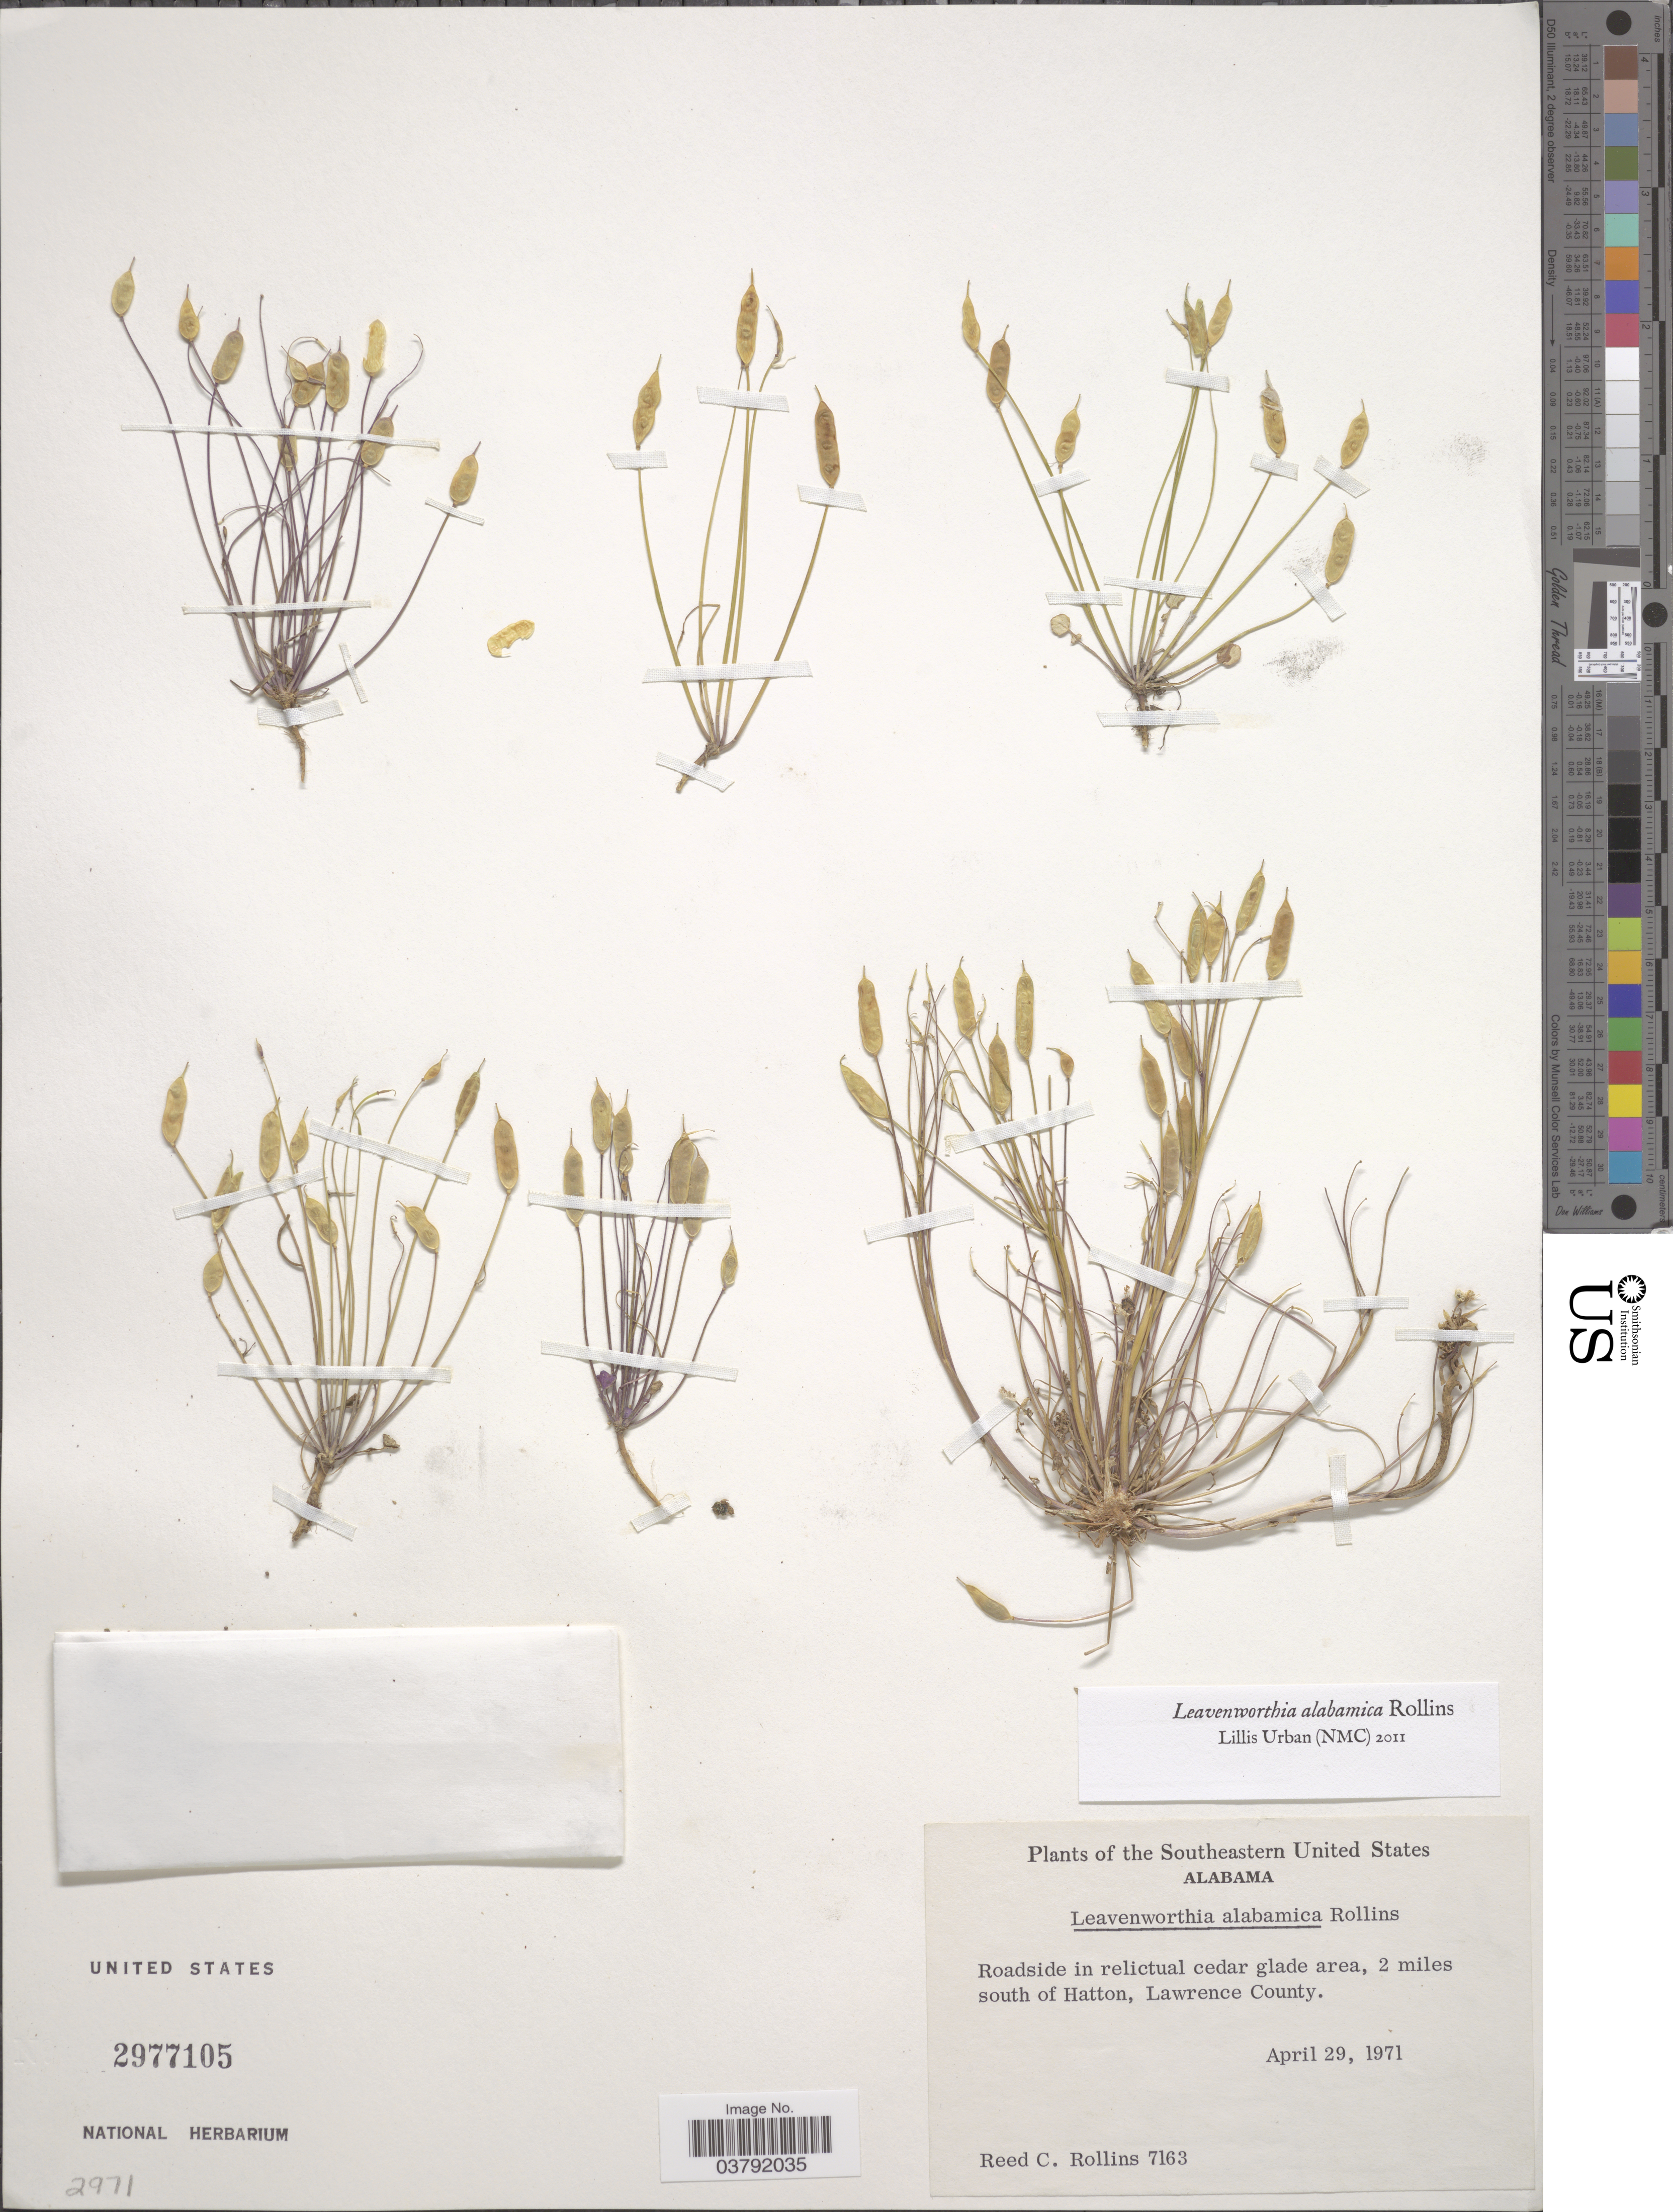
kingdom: Plantae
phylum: Tracheophyta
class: Magnoliopsida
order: Brassicales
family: Brassicaceae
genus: Leavenworthia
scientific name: Leavenworthia alabamica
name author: Rollins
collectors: R. C. Rollins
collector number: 7163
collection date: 1971-04-29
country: United States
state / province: Alabama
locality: Southeastern United States. 2 miles south of Hatton, Lawrence County.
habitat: roadside in relictual cedar glade area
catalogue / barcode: US 2977105